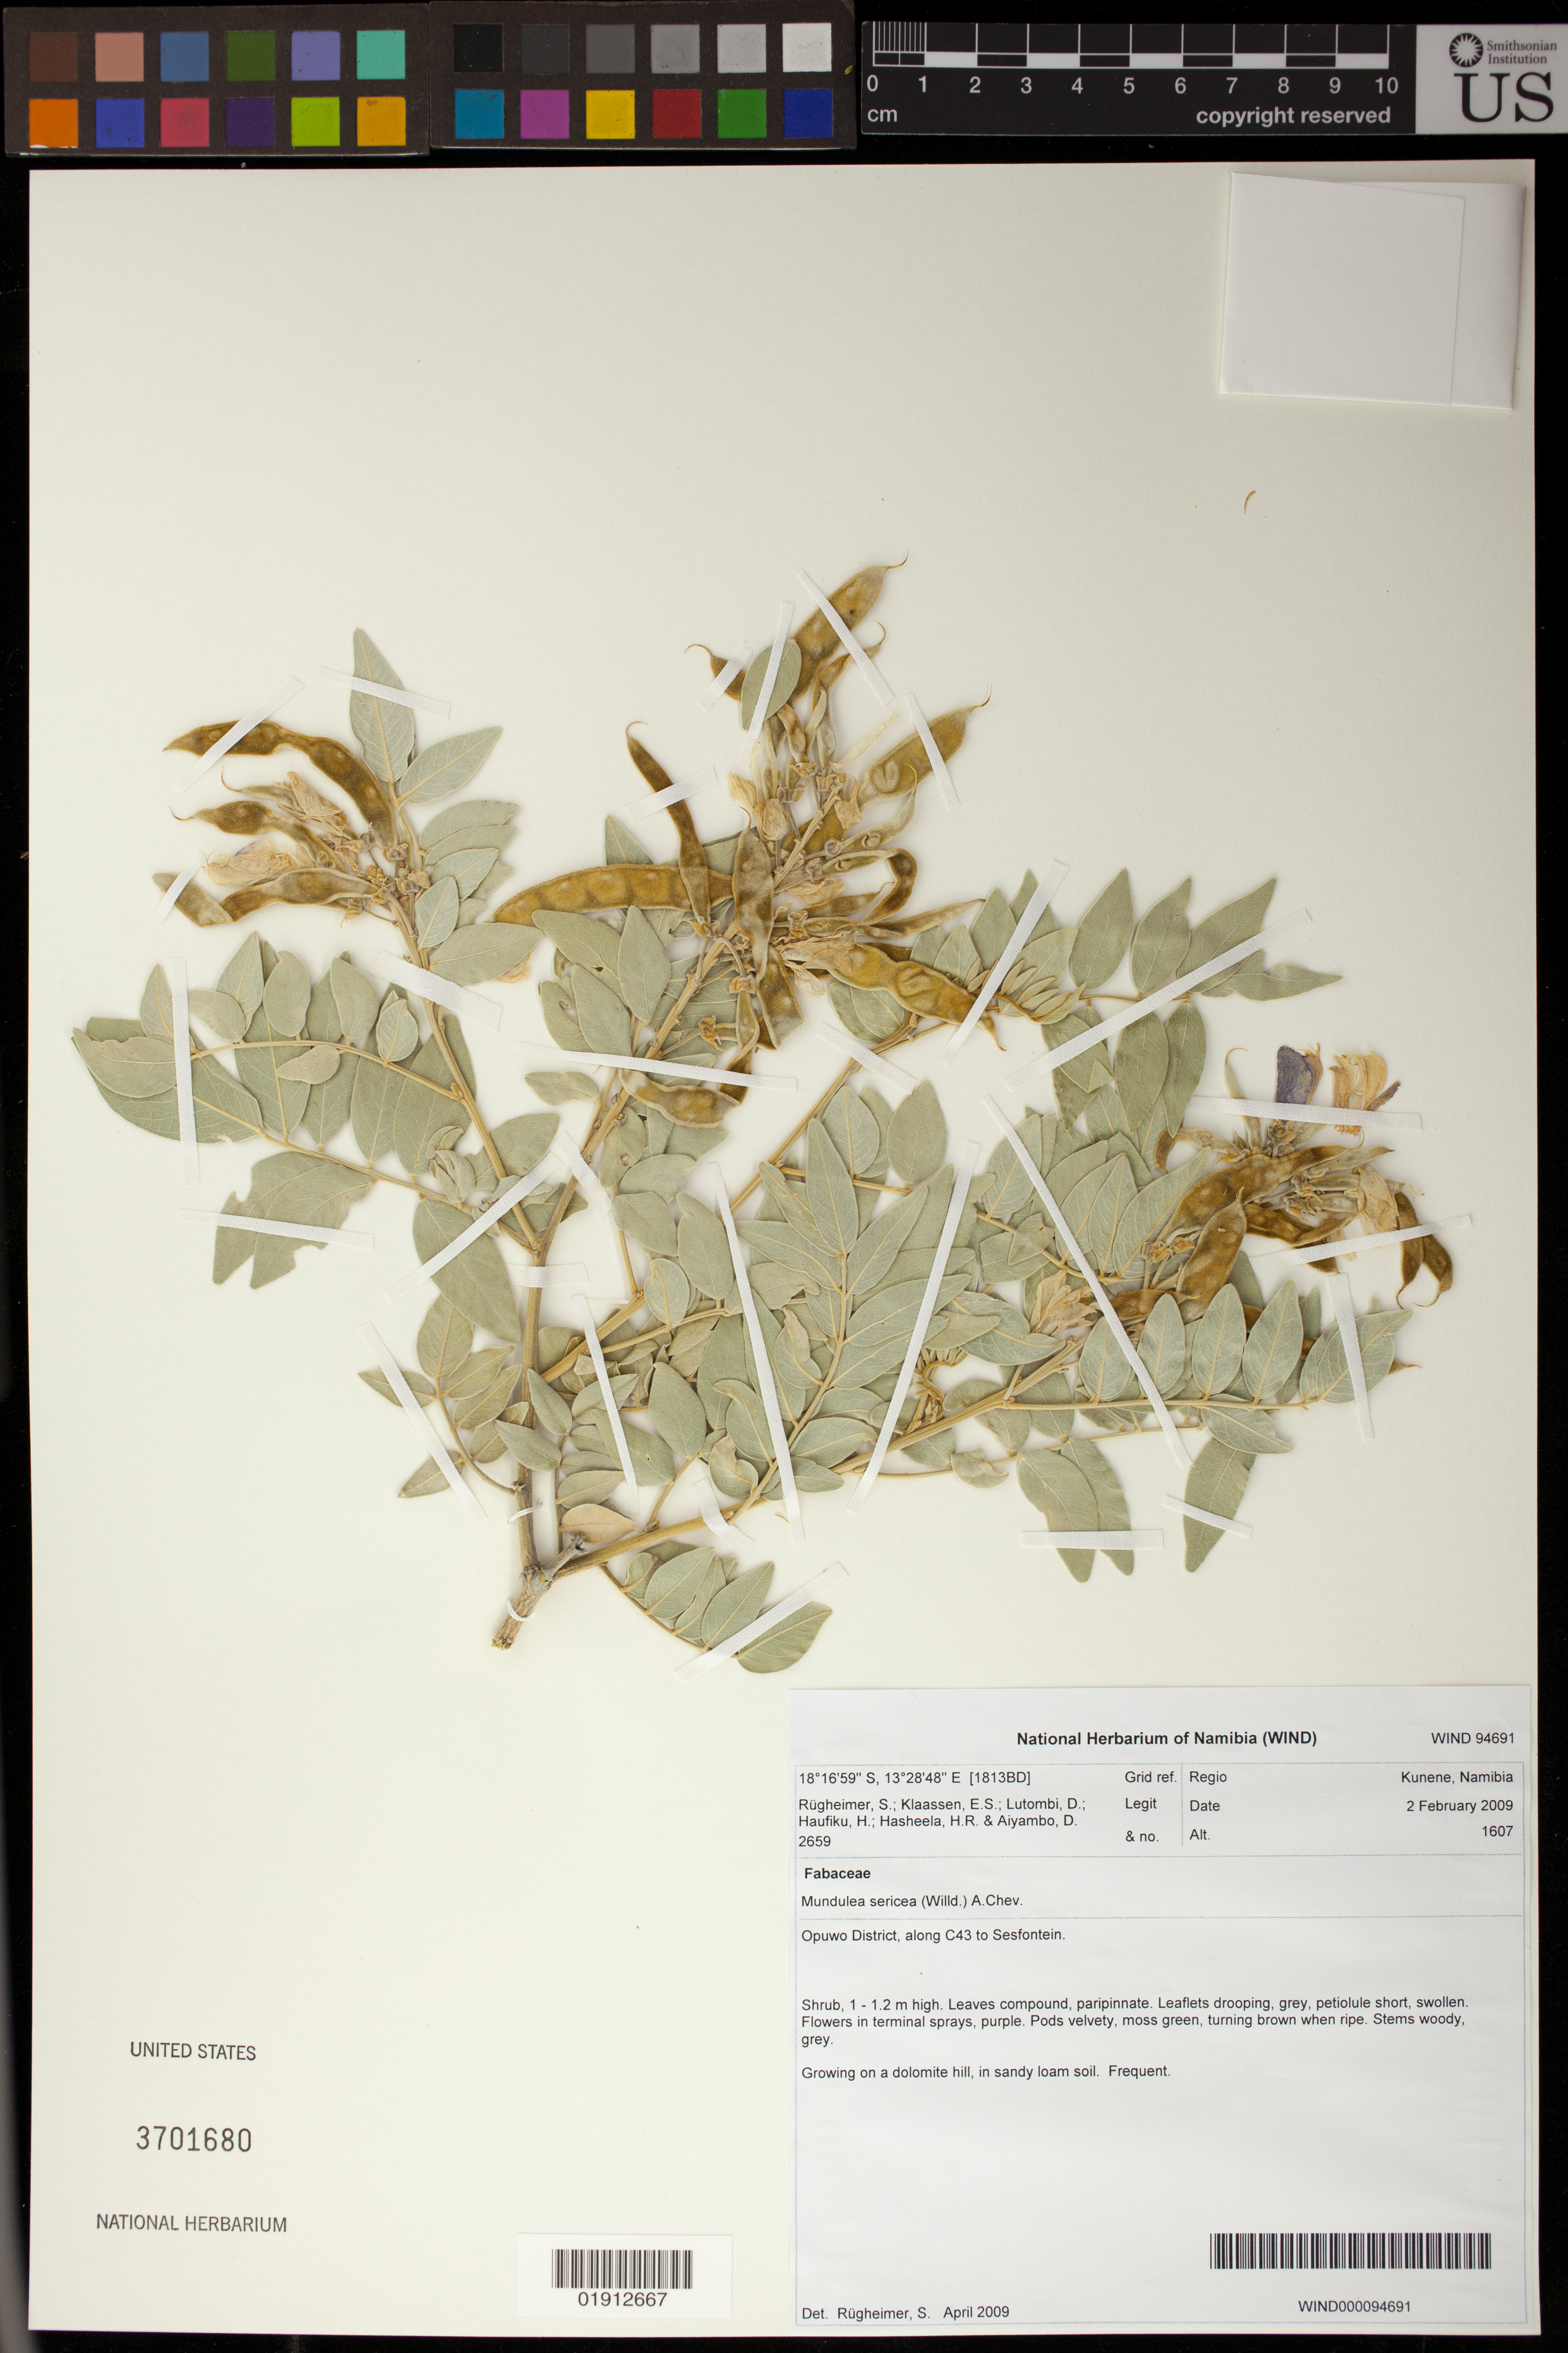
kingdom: Plantae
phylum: Tracheophyta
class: Magnoliopsida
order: Fabales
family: Fabaceae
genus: Mundulea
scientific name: Mundulea sericea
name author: (Willd.) A. Chev.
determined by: Rugheimer, S.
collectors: S. Rugheimer, E. S. Klaassen, D. Lutombi, H. Haufiku, H. Hasheela & D. Aiyambo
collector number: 2659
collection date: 2009-02-02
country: Namibia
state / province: Kunene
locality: Opuwo District, along C43 to Sesfontein.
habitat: Growing on dolomite hill, in sandy loam soil.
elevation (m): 1607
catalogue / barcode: US 3701680